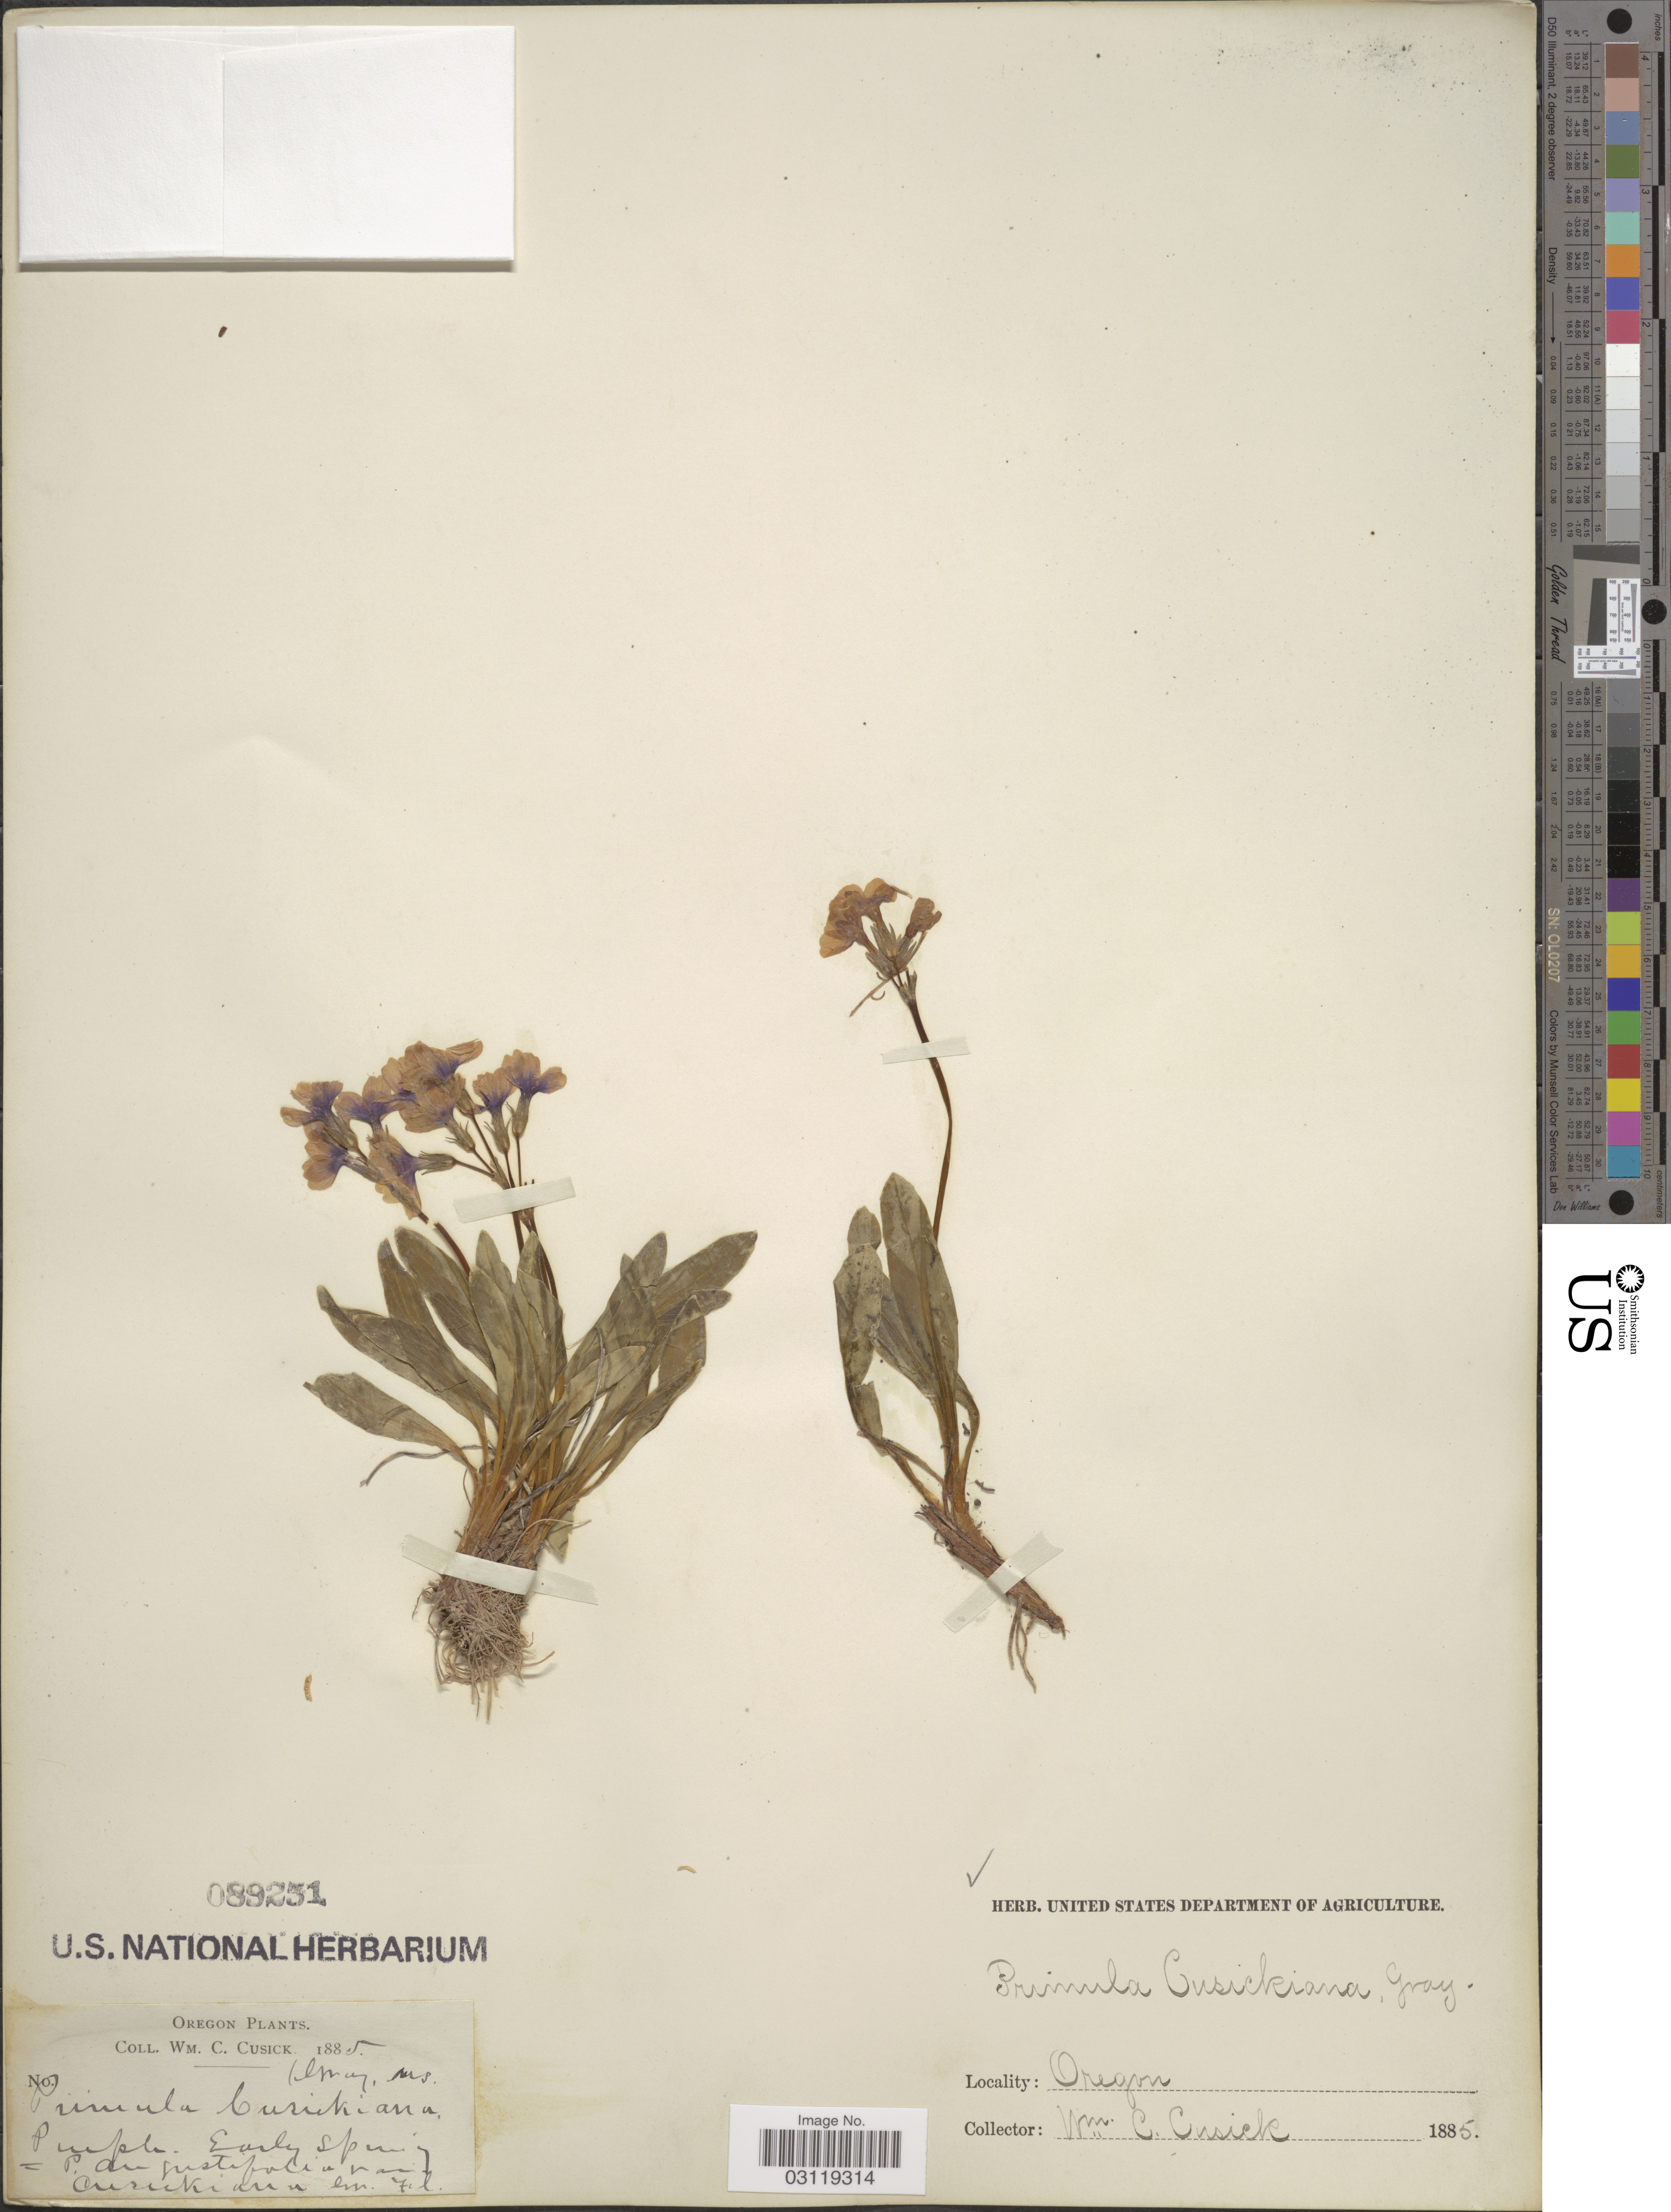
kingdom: Plantae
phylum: Tracheophyta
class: Magnoliopsida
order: Ericales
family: Primulaceae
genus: Primula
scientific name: Primula cusickiana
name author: (A. Gray) A. Gray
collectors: W. C. Cusick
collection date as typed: Early Spring 1885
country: United States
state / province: Oregon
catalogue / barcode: US 89251